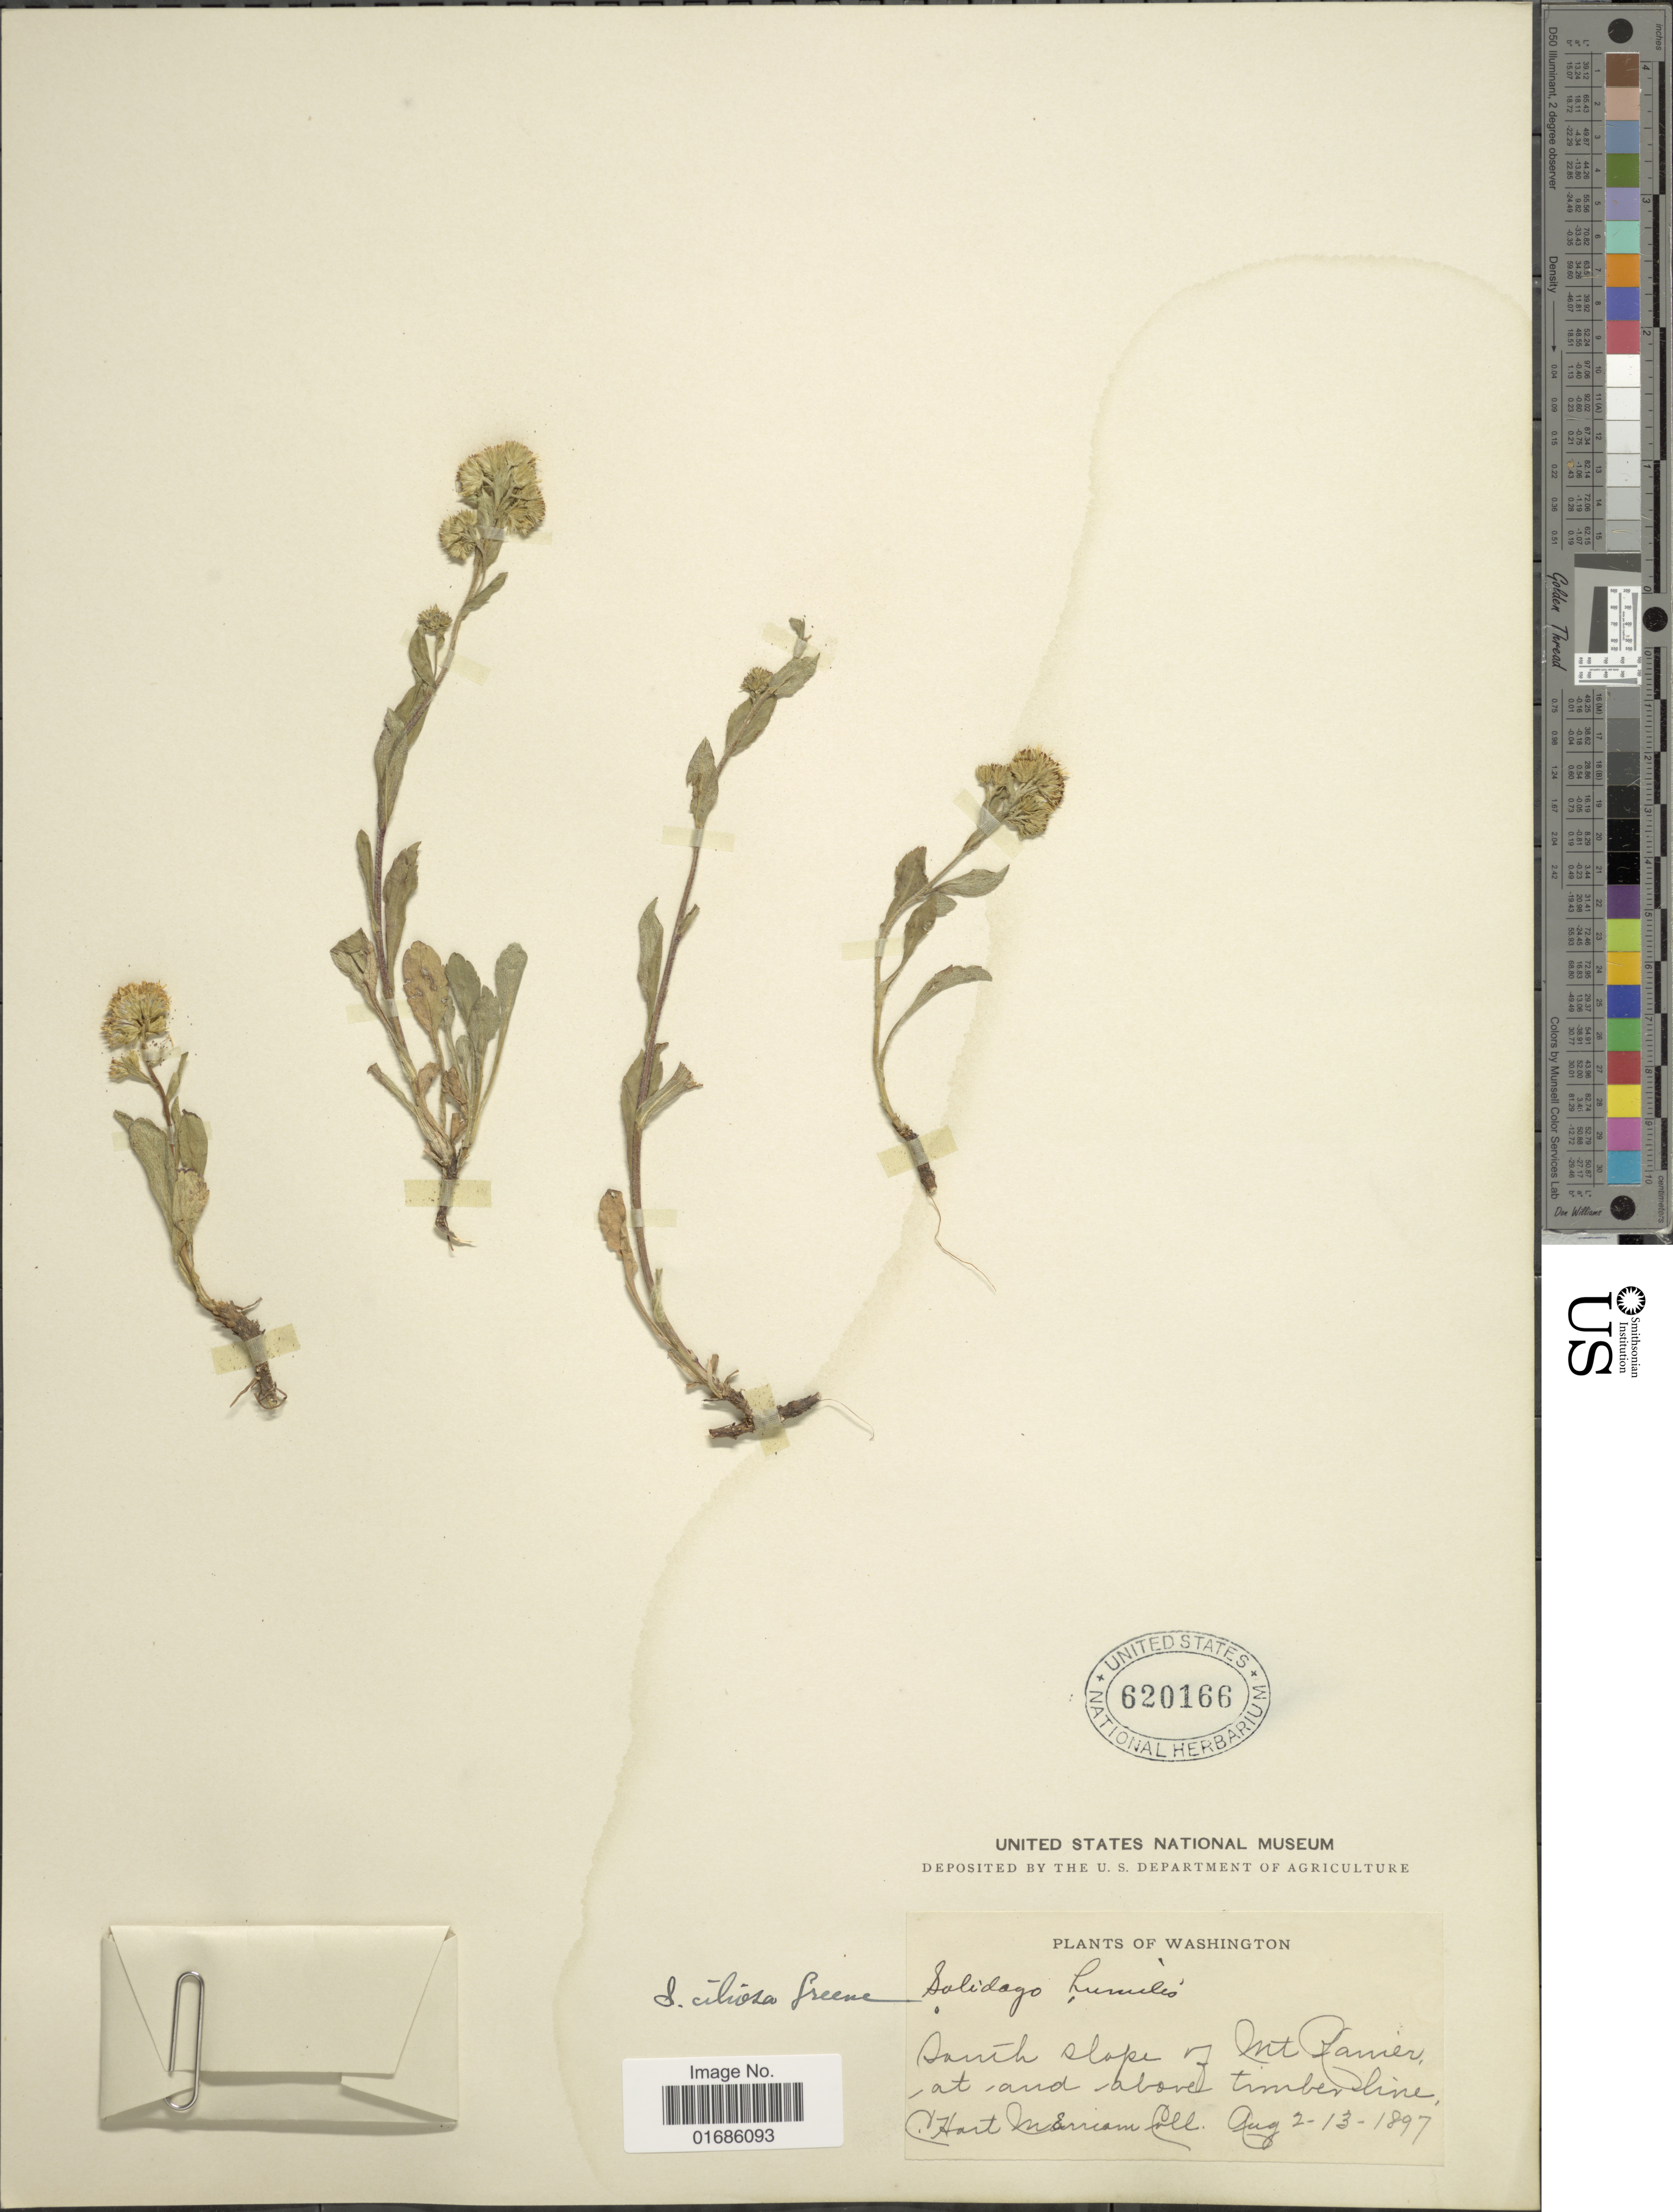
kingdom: Plantae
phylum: Tracheophyta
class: Magnoliopsida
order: Asterales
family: Asteraceae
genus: Solidago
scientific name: Solidago ciliosa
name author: Greene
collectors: C. Merriam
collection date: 1897-08-02/1897-08-13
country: United States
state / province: Washington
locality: Sanih slope of Mt. Rainier at and above timberline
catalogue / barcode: US 620166